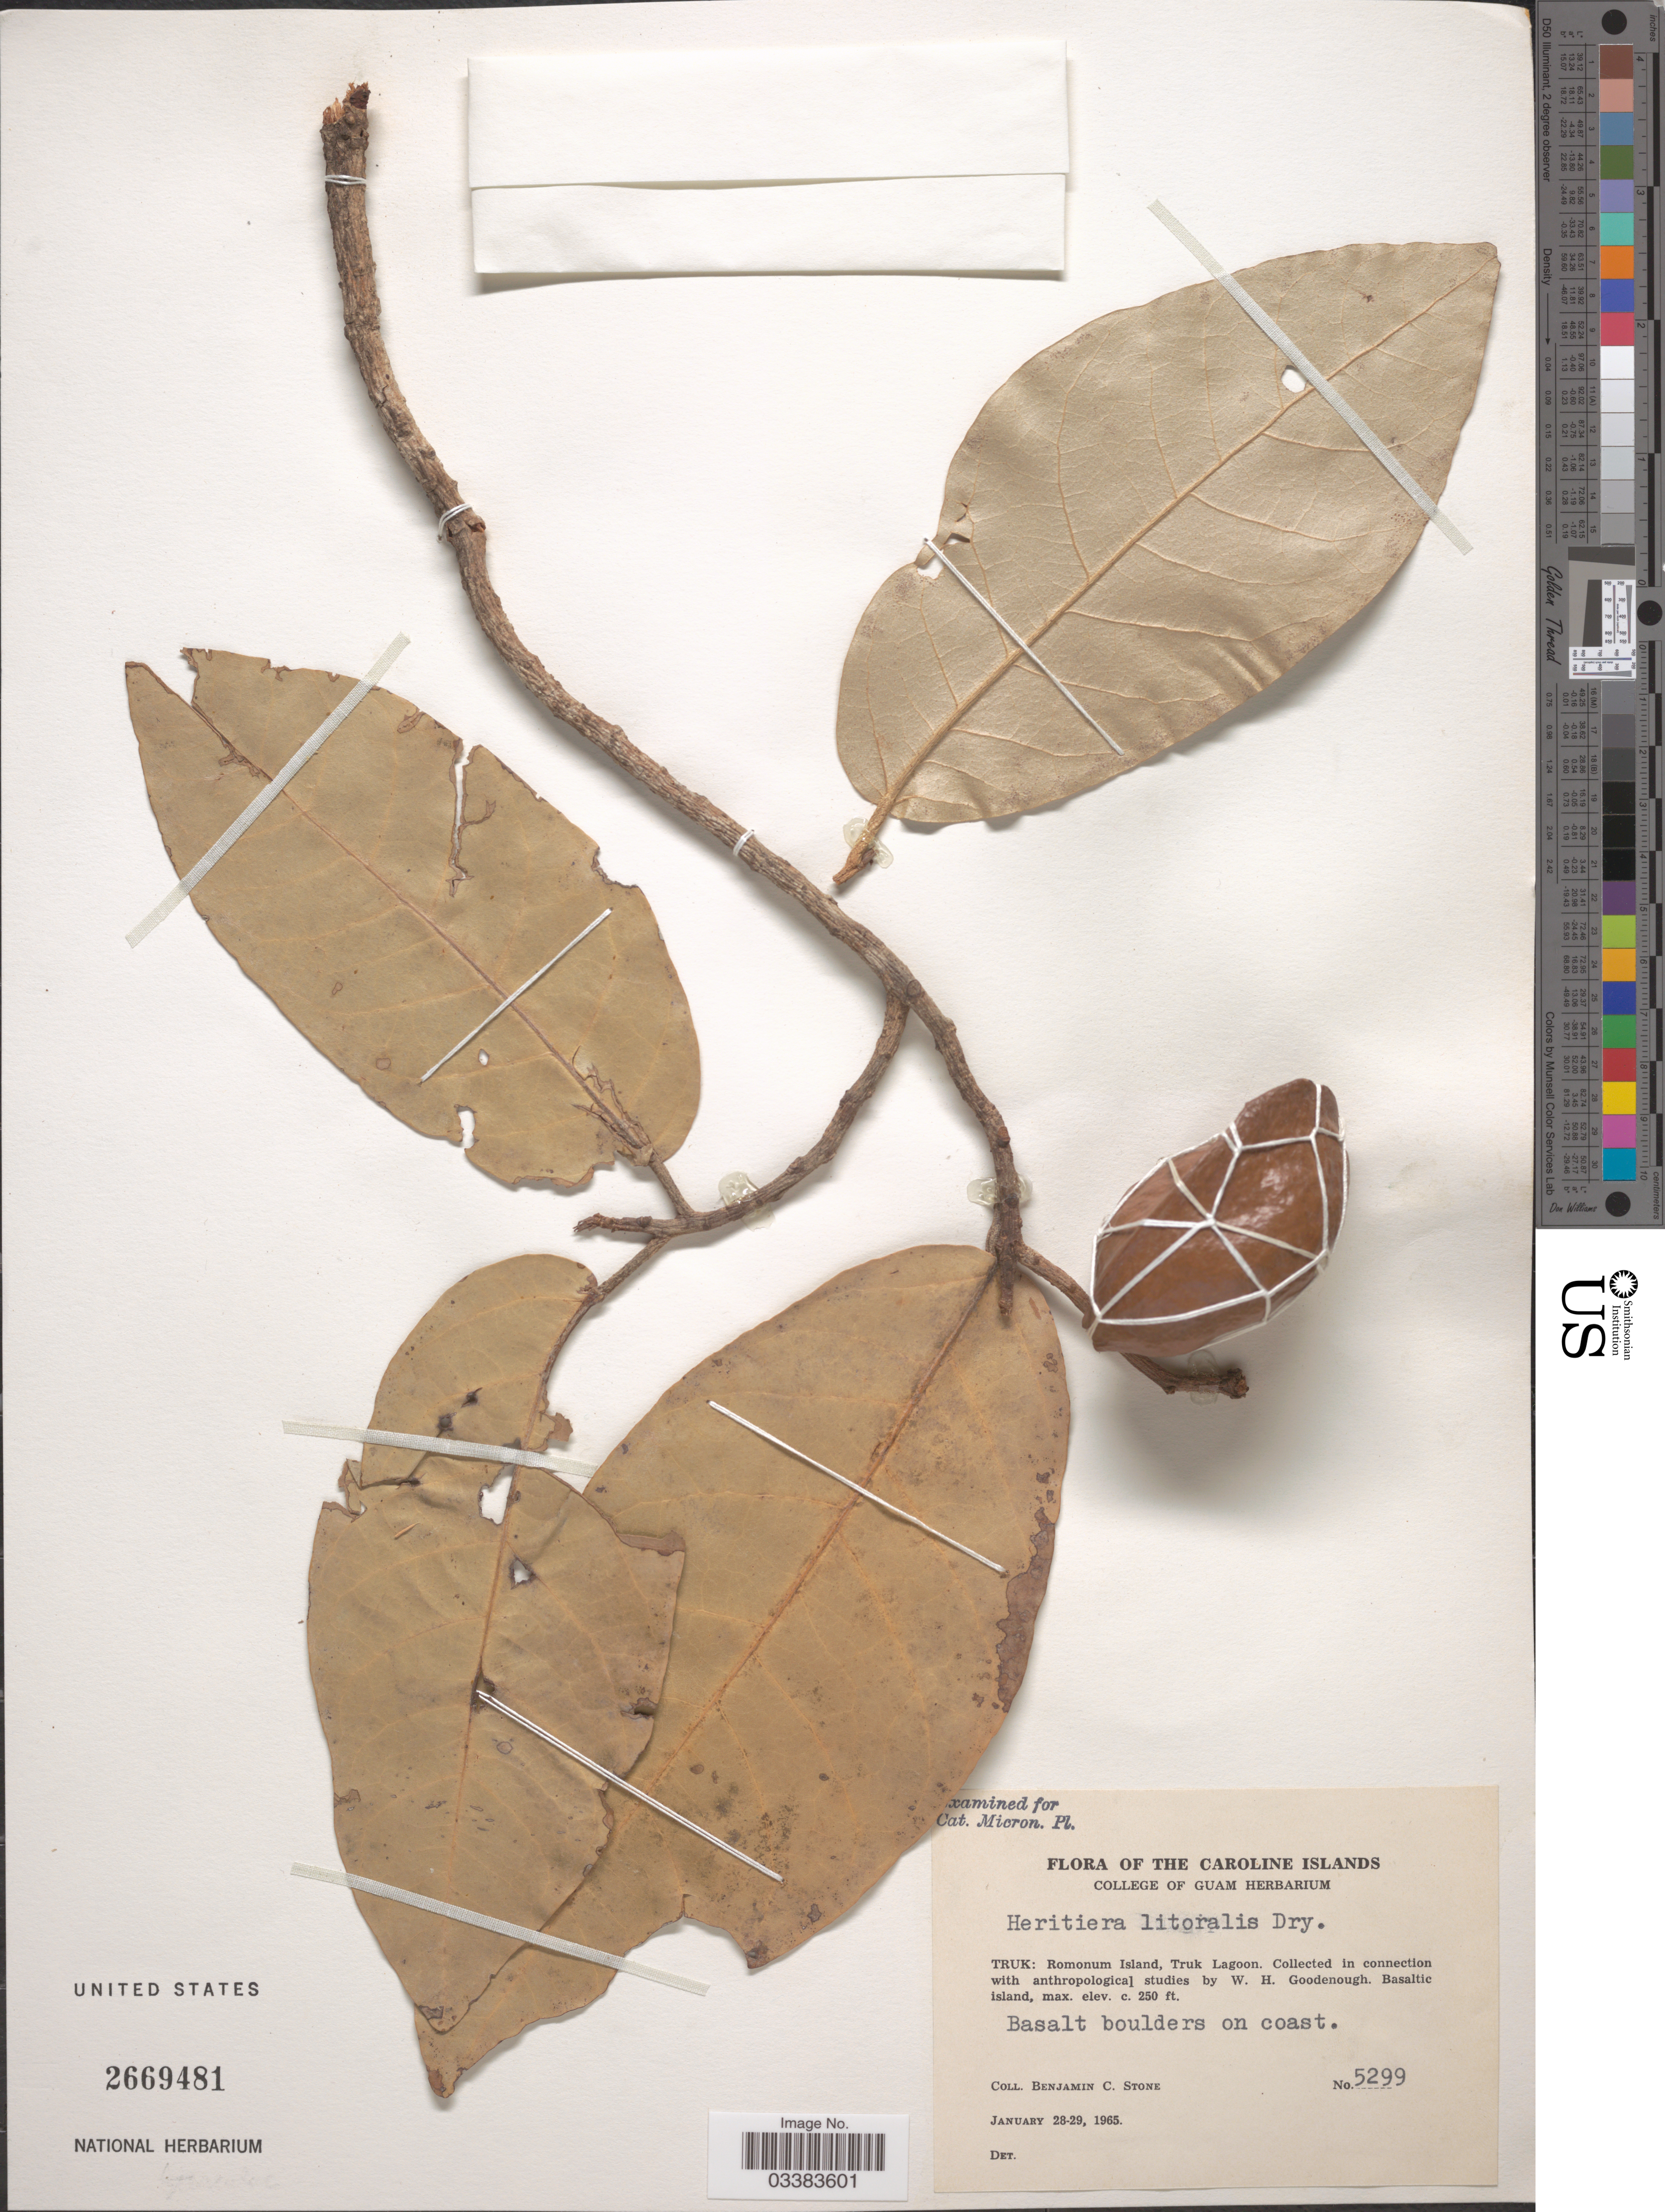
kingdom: Plantae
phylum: Tracheophyta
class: Magnoliopsida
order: Malvales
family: Malvaceae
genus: Heritiera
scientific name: Heritiera littoralis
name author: Aiton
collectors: B. C. Stone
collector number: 5299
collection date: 1965-01-28/1965-01-29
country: Micronesia, Federated States of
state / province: Truk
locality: The Caroline Islands. Romonum Island, Truk Lagoon.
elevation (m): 76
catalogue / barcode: US 2669481